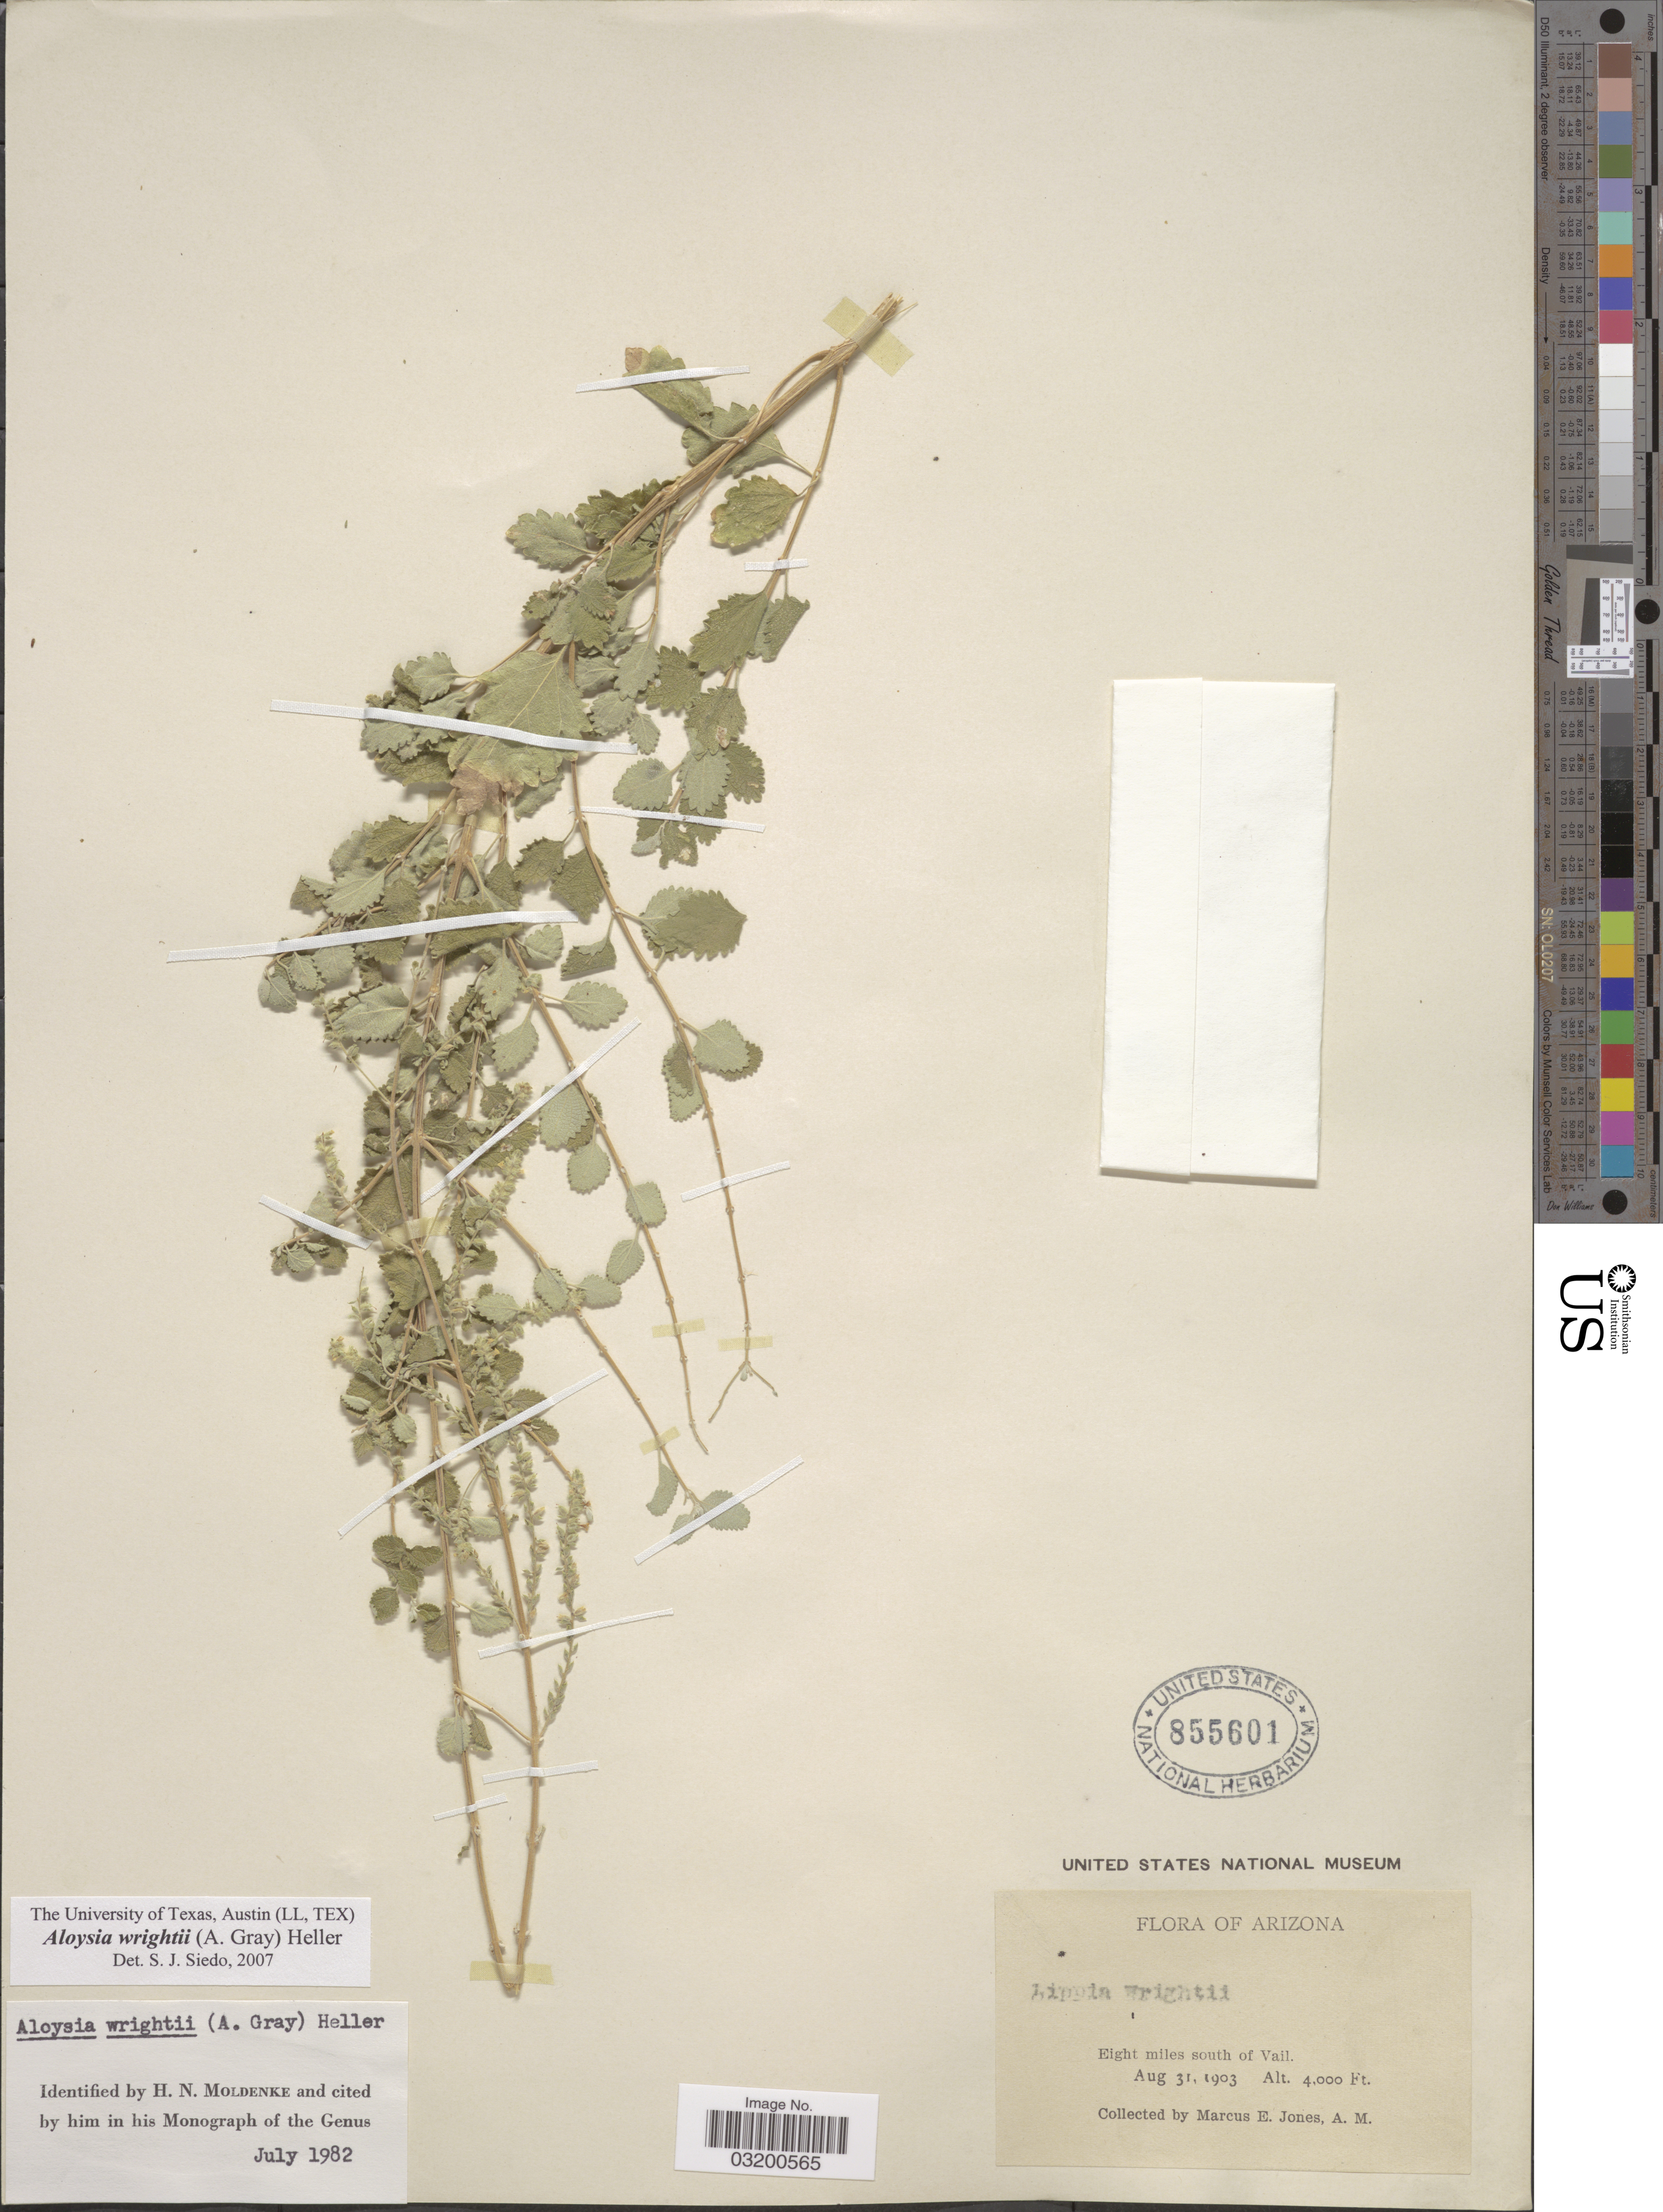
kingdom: Plantae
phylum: Tracheophyta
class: Magnoliopsida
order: Lamiales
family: Verbenaceae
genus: Aloysia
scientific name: Aloysia wrightii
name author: A. Heller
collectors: M. E. Jones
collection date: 1903-08-31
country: United States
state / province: Arizona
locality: Eight miles south of Vail.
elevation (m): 1219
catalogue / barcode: US 855601